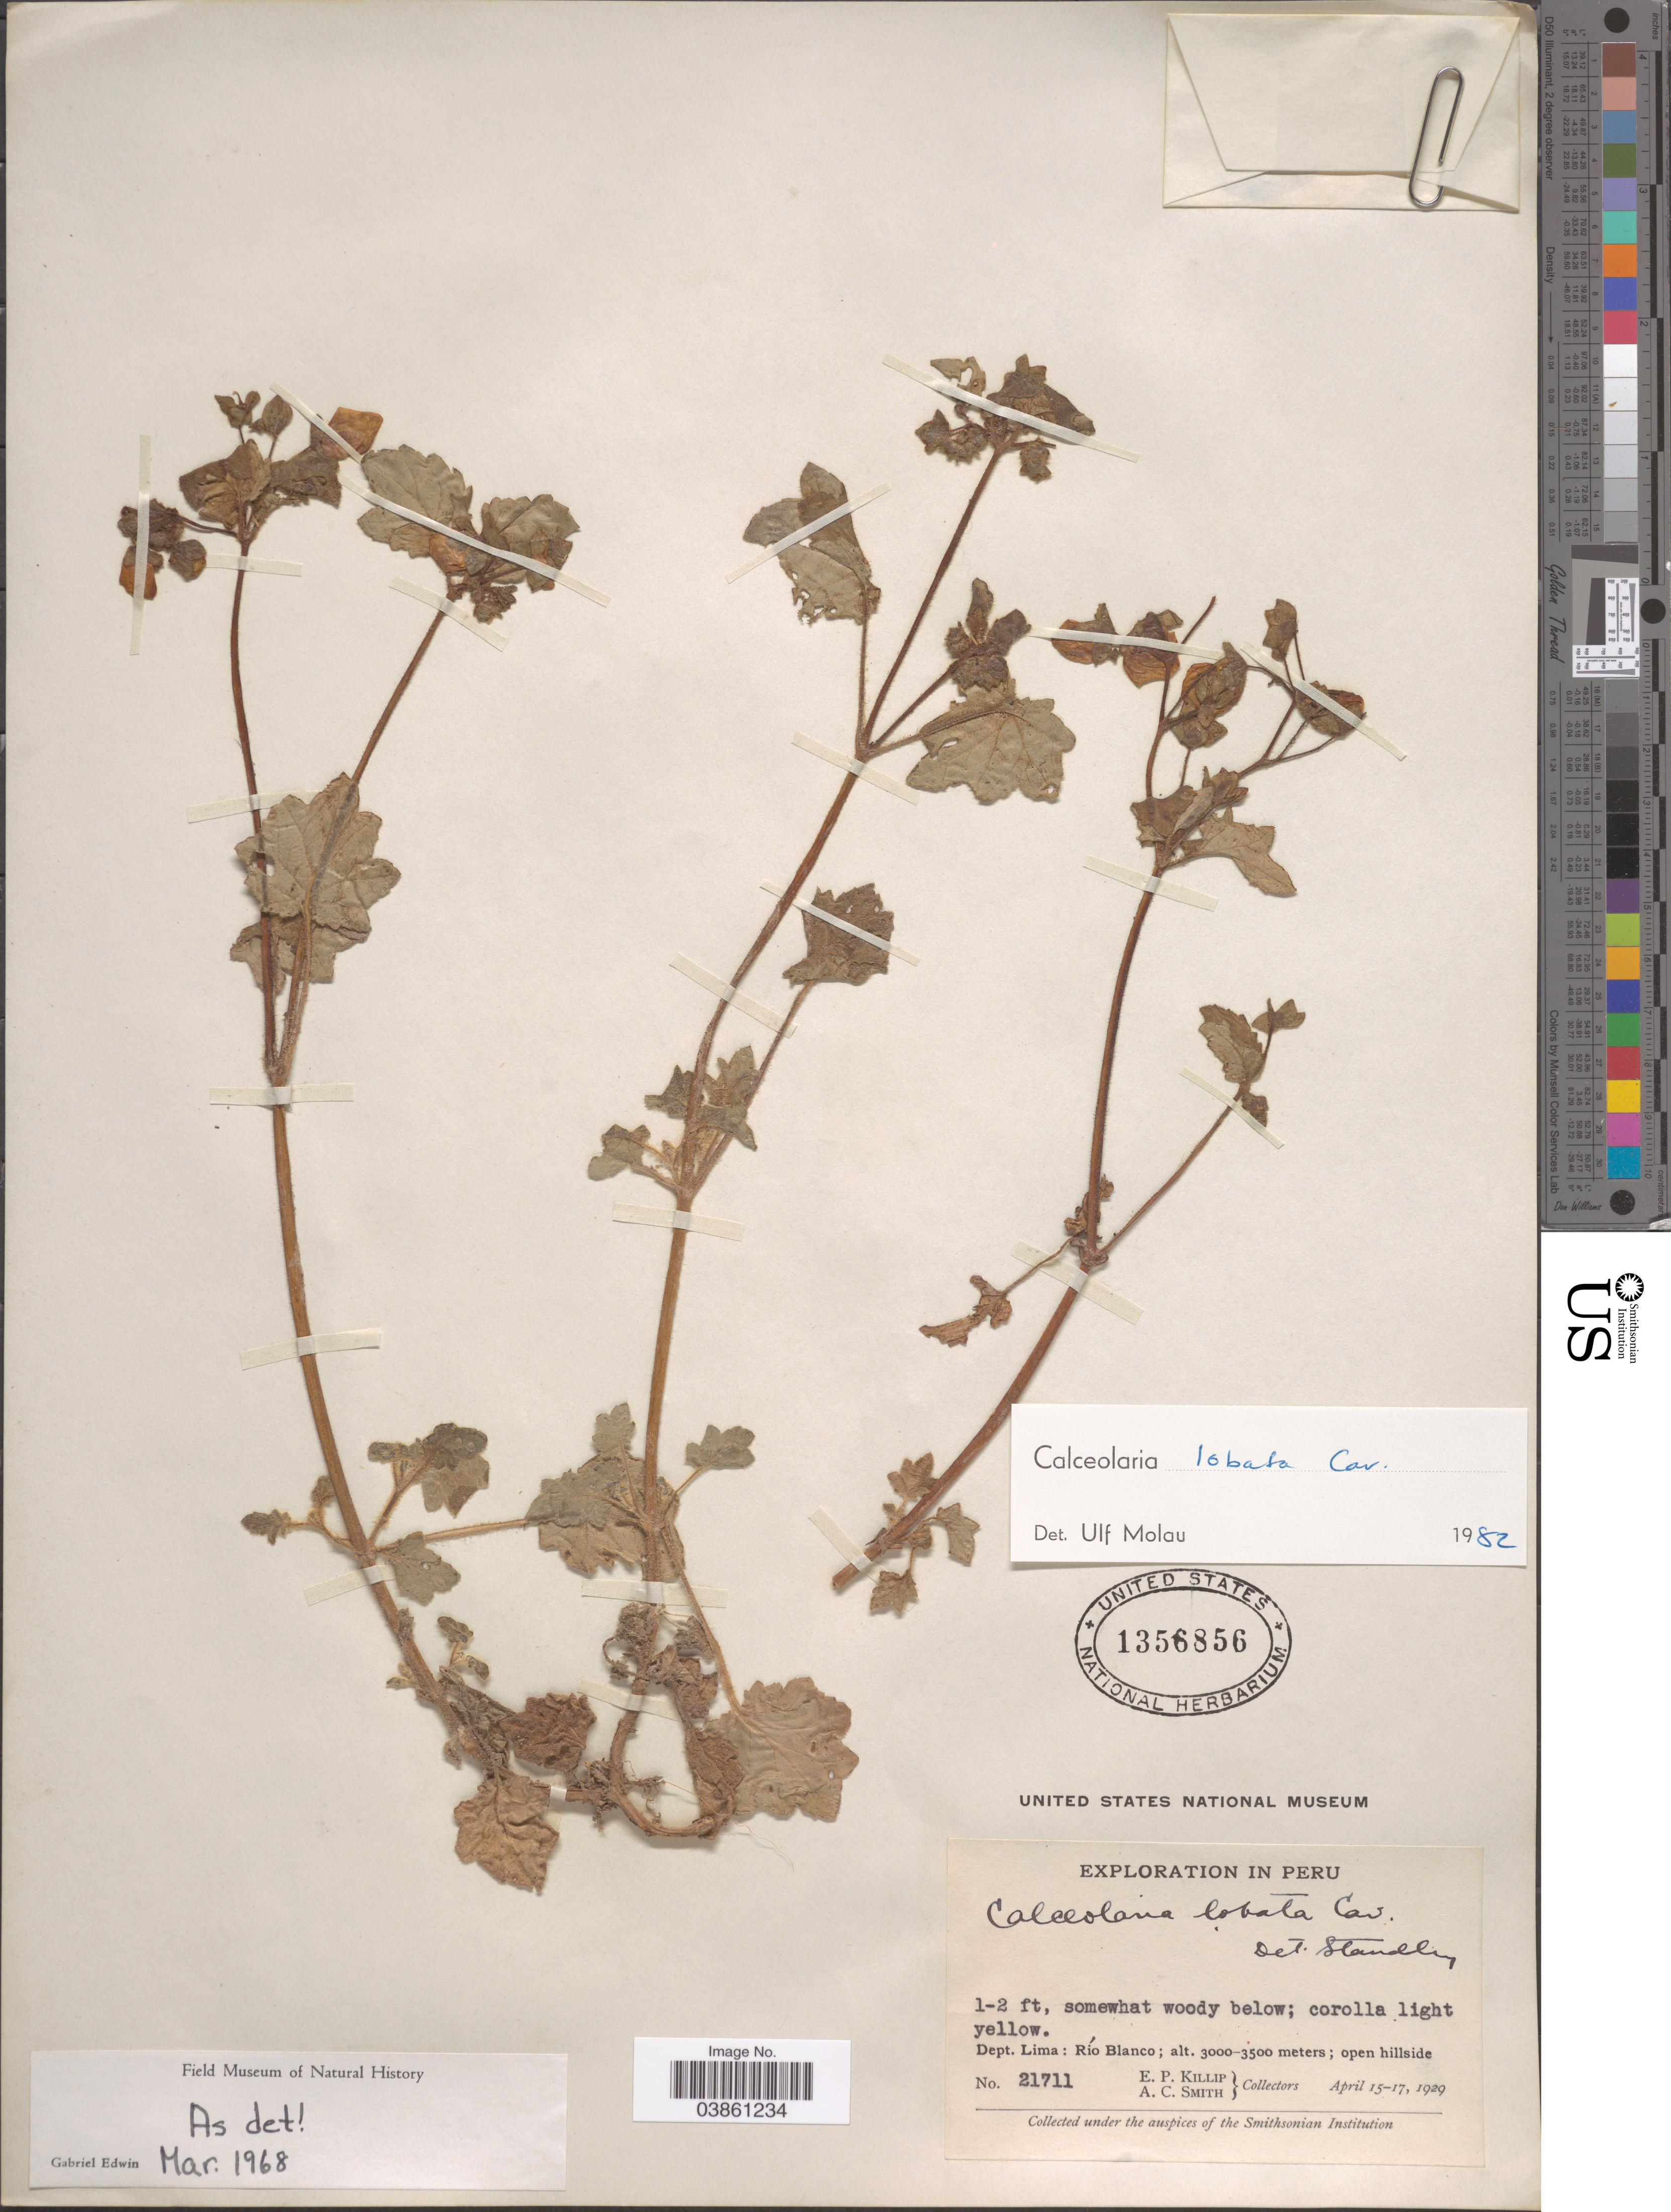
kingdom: Plantae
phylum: Tracheophyta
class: Magnoliopsida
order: Lamiales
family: Calceolariaceae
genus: Calceolaria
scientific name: Calceolaria lobata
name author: Cav.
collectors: E. P. Killip & A. C. Smith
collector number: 21711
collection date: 1929-04-15/1929-04-17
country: Peru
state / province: Lima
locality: Dept. Lima: Río Blanco.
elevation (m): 3000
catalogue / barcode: US 1356856